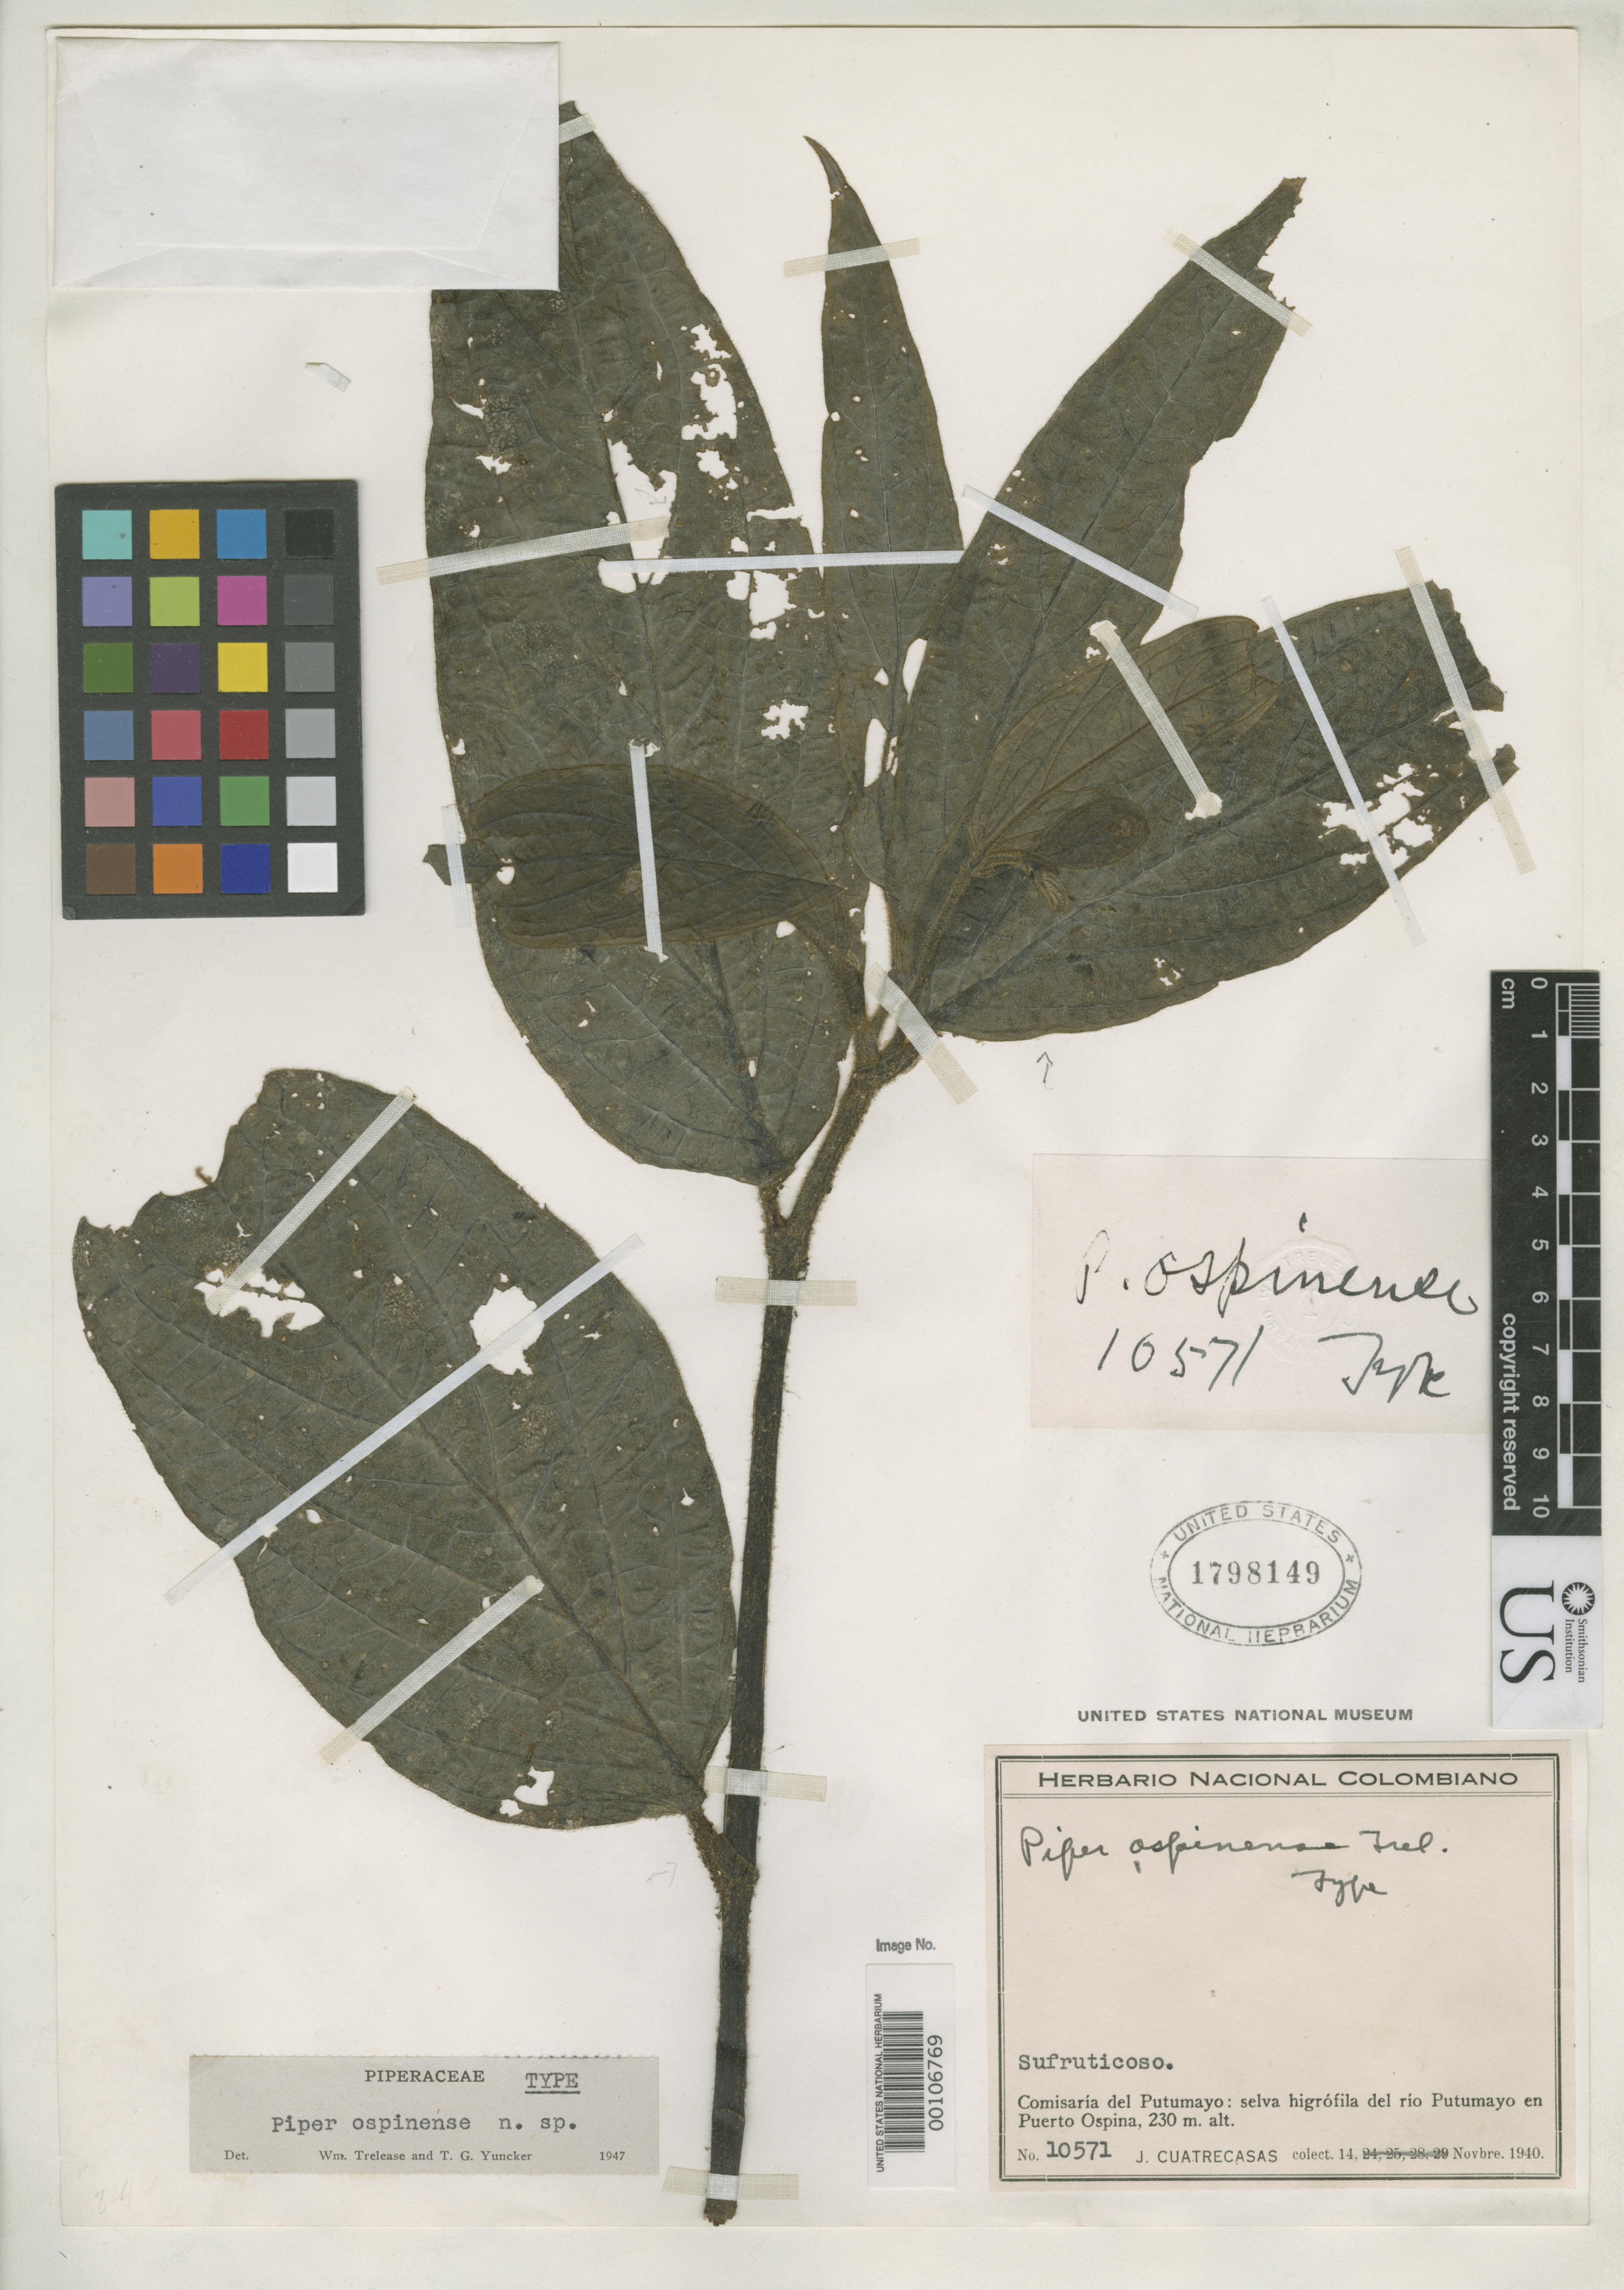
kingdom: Plantae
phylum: Tracheophyta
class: Magnoliopsida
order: Piperales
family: Piperaceae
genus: Piper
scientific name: Piper ospinense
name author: Trel. & Yunck.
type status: Holotype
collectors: J. Cuatrecasas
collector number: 10571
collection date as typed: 15 Nov 1940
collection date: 1940-11-15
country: Colombia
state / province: Putumayo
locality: Rio Putumayo in Puerto Ospina.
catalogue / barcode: US 1798149